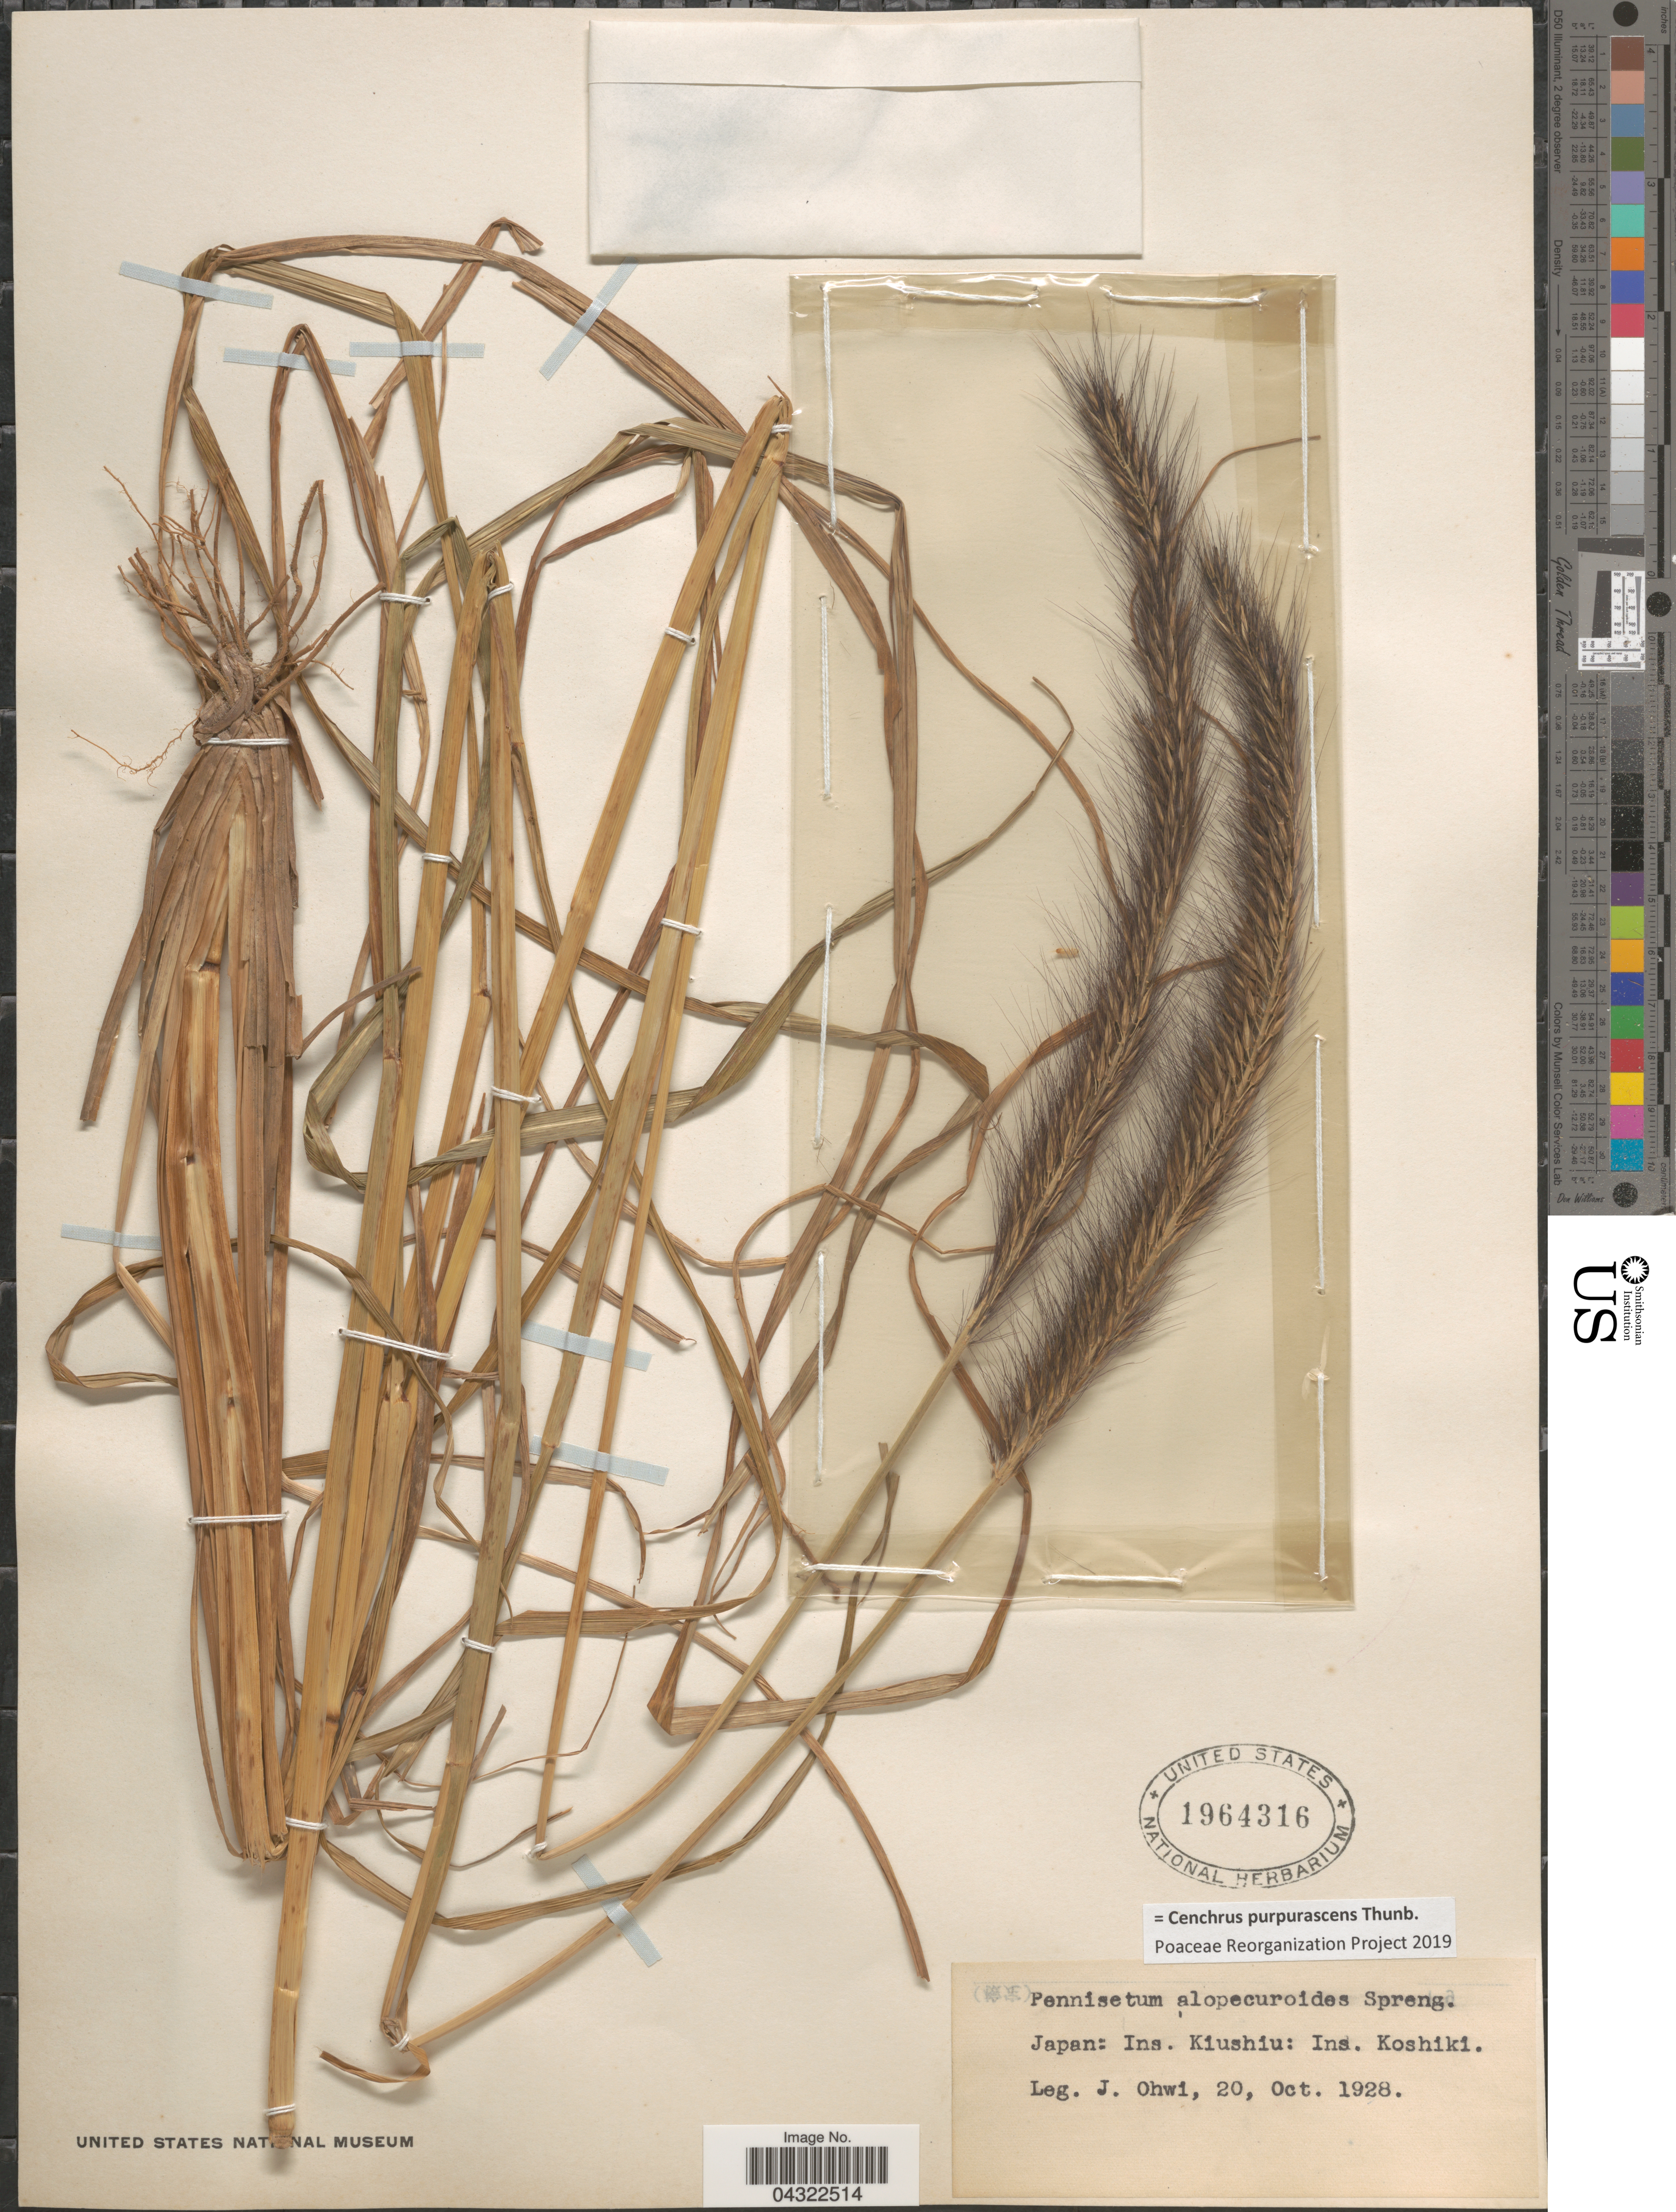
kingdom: Plantae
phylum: Tracheophyta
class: Liliopsida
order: Poales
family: Poaceae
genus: Cenchrus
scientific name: Cenchrus purpurascens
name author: Thunb.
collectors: J. Ohwi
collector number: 20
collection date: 1928-10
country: Japan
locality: Ins. Kiushiu: Ins. Koshiki.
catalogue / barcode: US 1964316